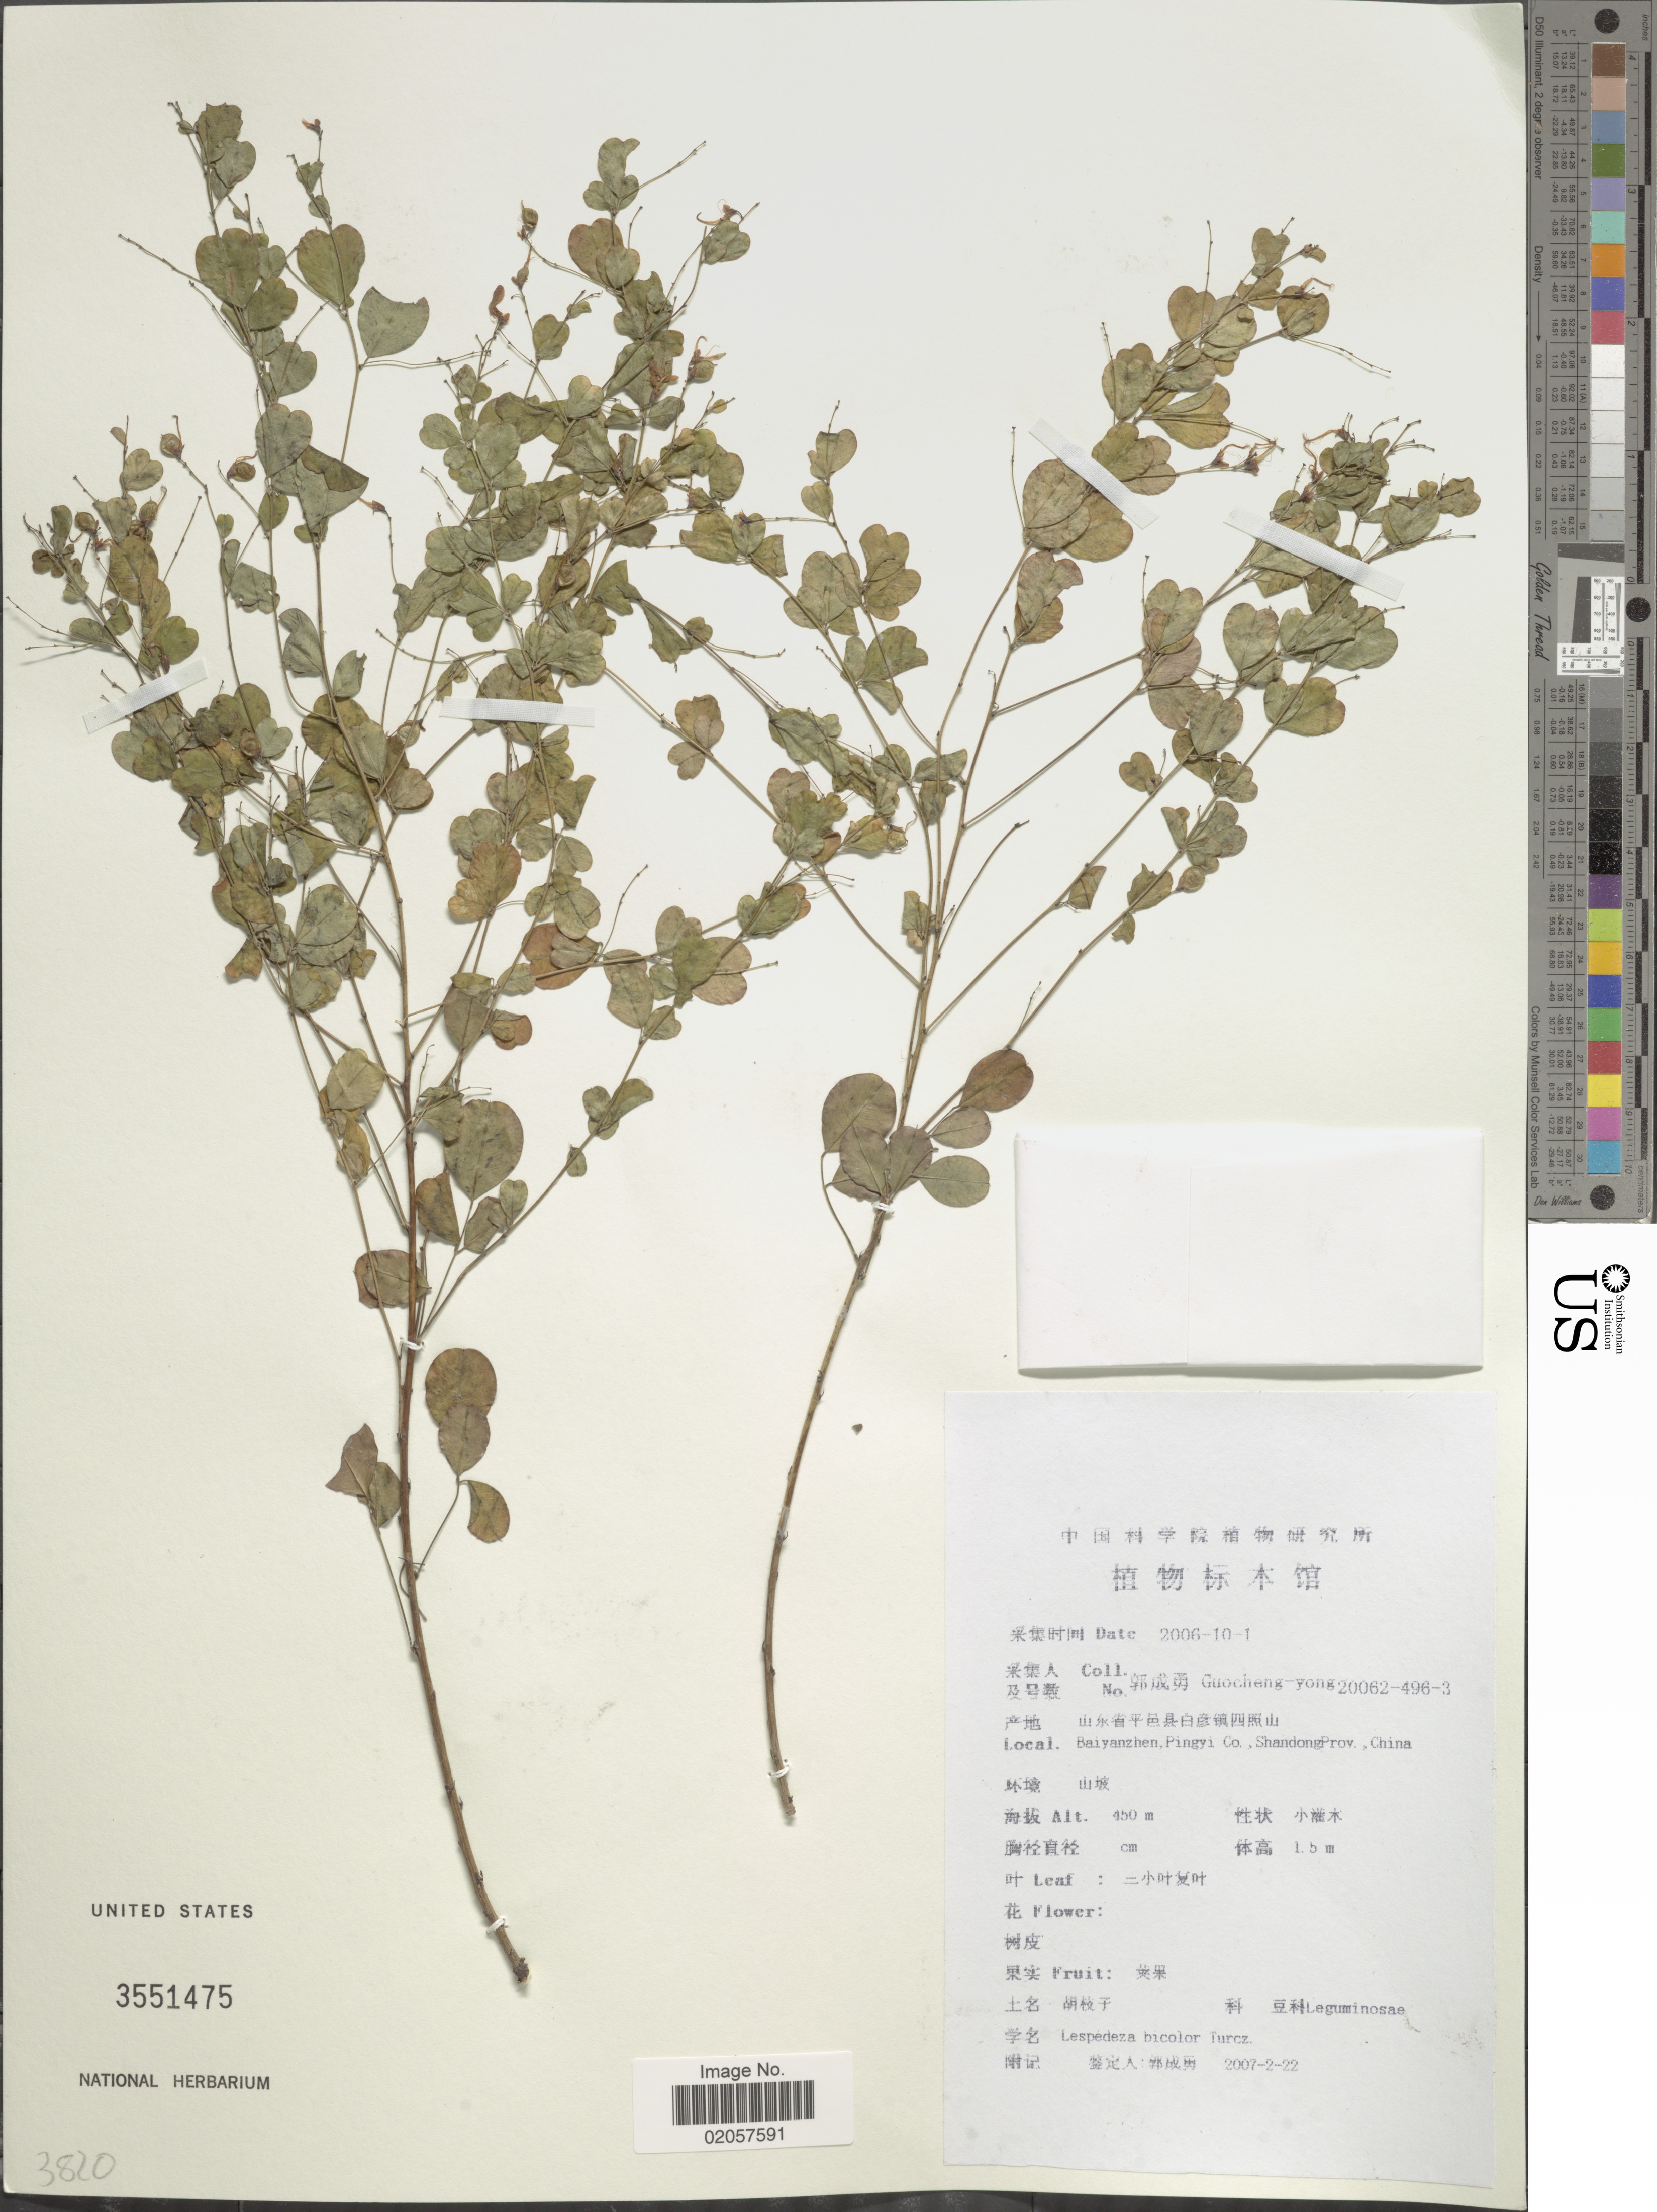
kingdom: Plantae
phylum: Tracheophyta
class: Magnoliopsida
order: Fabales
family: Fabaceae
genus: Lespedeza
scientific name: Lespedeza bicolor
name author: Turcz.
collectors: Guo cheng-yong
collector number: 200624963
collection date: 2006-10-01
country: China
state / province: Shandong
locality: Baiyangzhen, Pingyi Co. Shandong Prov., China.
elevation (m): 450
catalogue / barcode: US 3551475